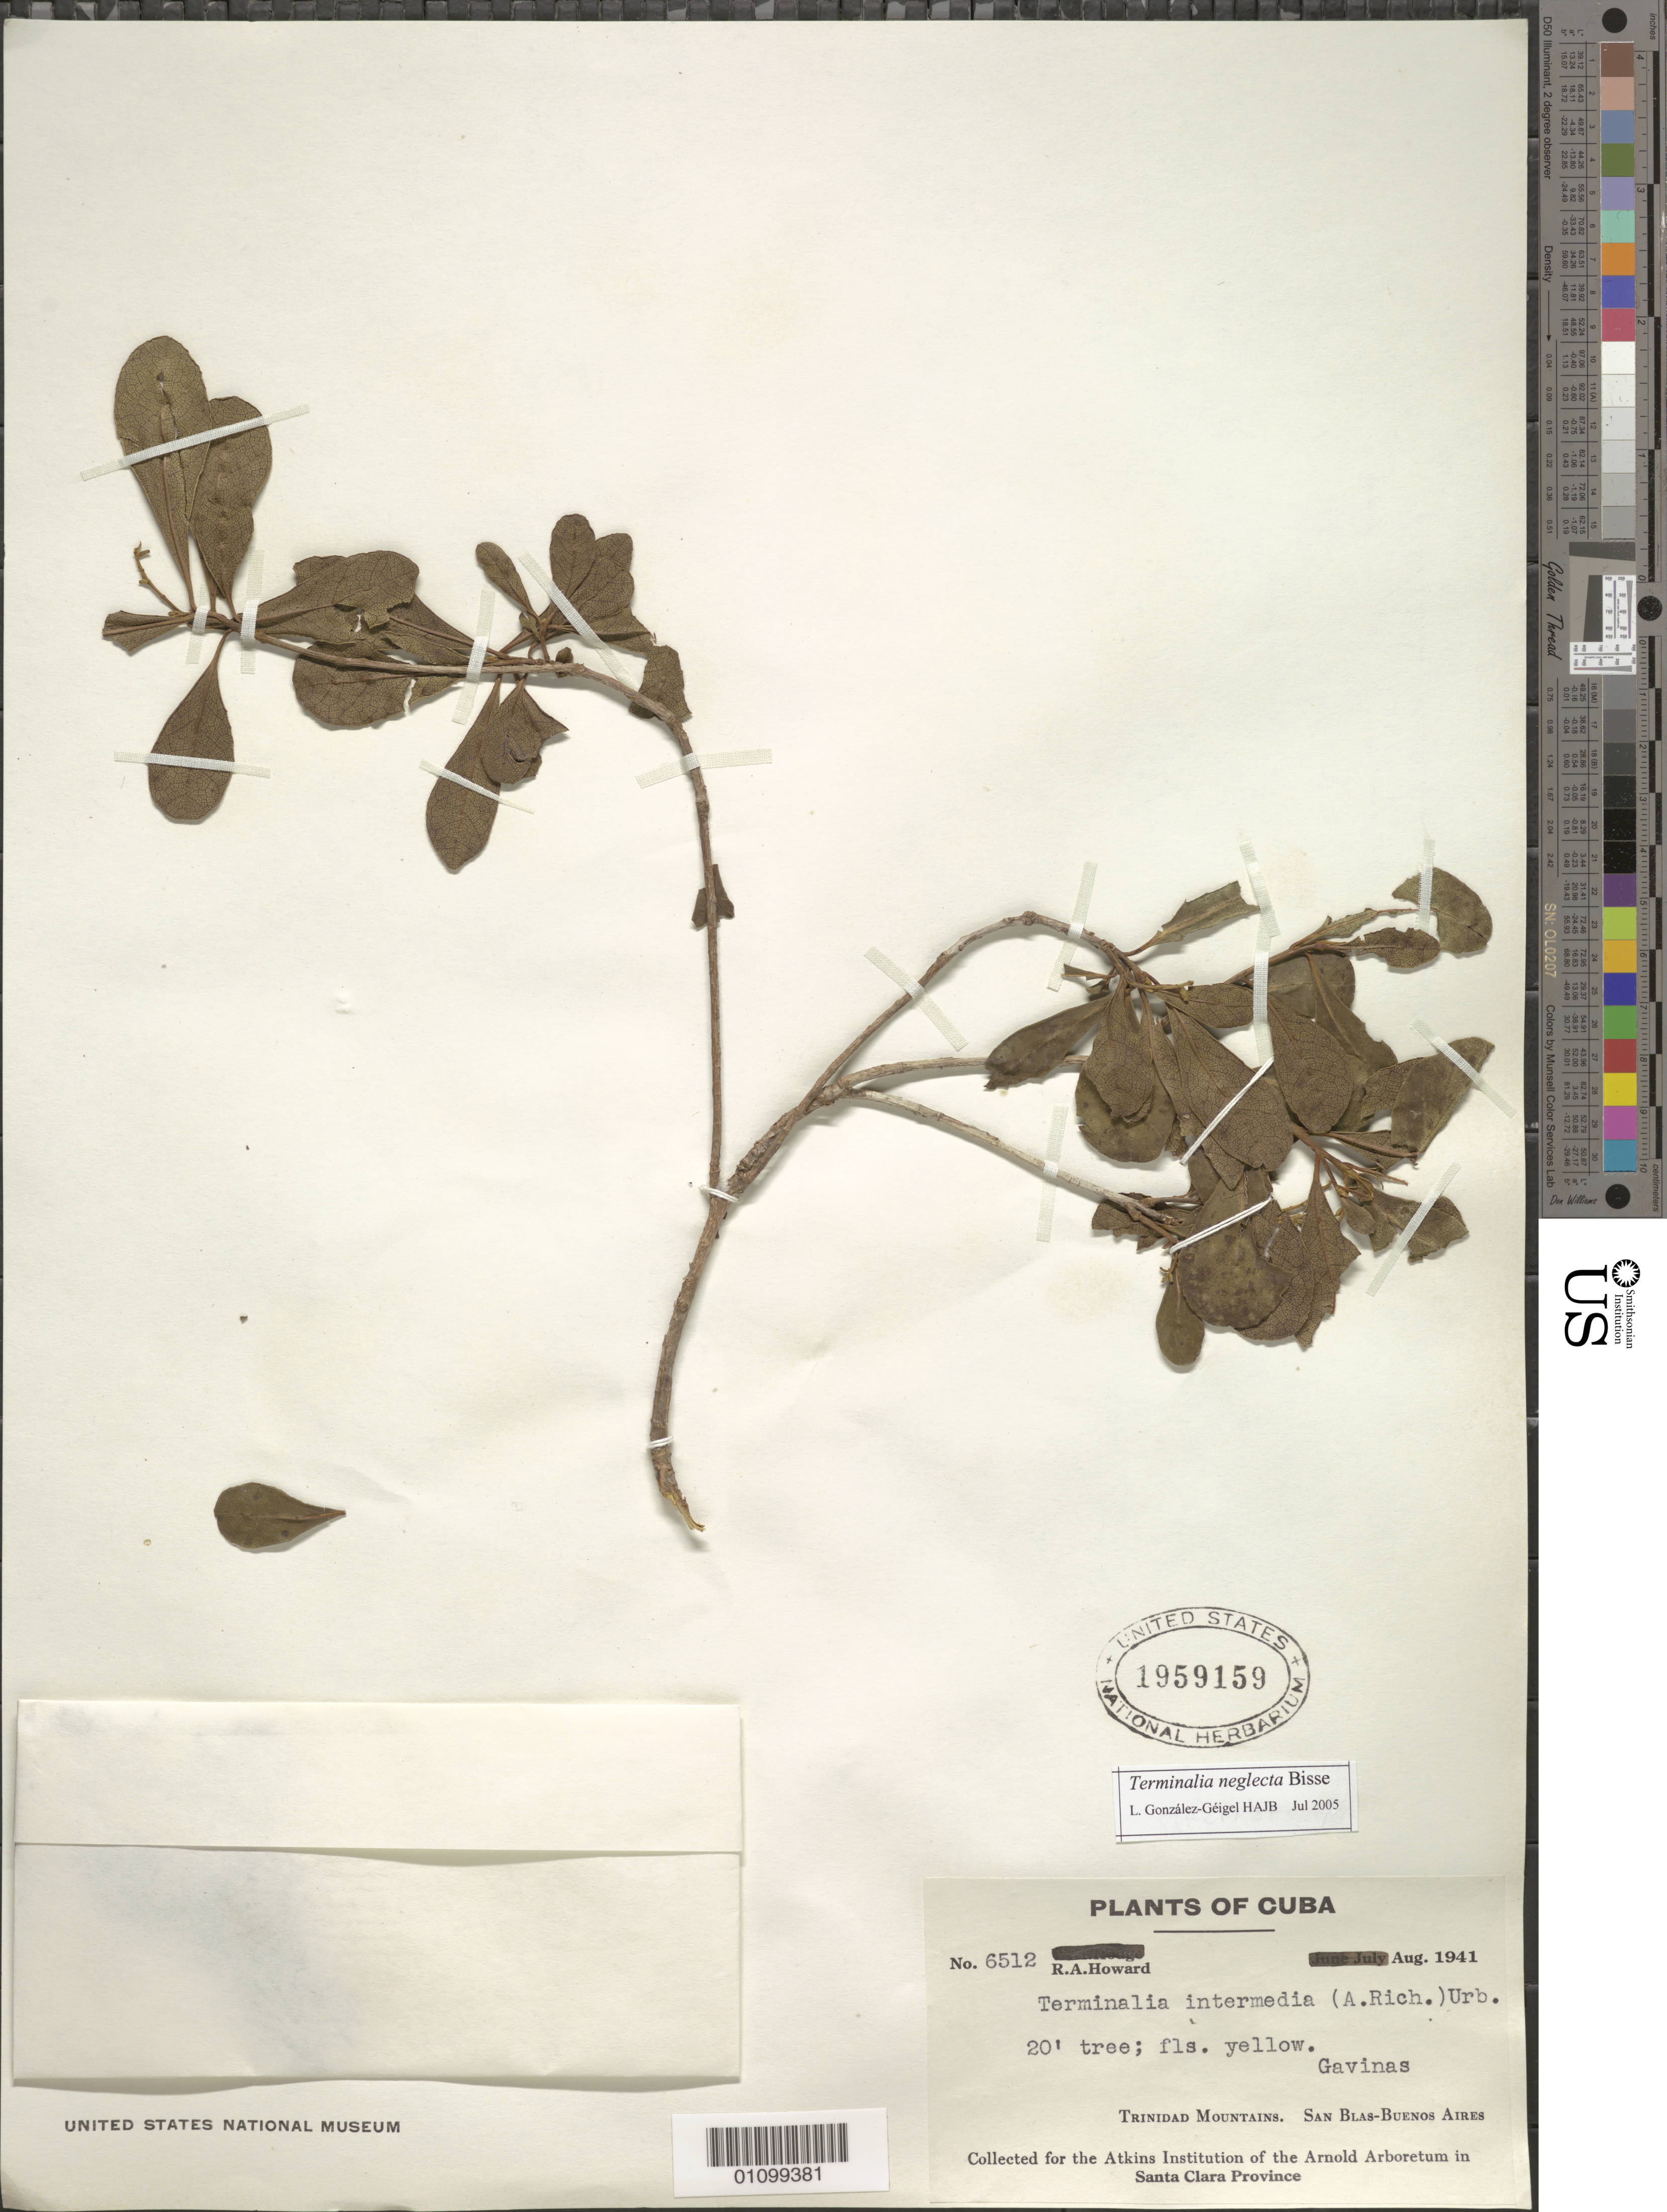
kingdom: Plantae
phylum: Tracheophyta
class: Magnoliopsida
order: Myrtales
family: Combretaceae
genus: Terminalia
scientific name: Terminalia neglecta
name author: Bisse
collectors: R. A. Howard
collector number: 6512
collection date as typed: Aug 1941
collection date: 1941-08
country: Cuba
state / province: Villa Clara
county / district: Santa Clara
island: Cuba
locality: Trinidad Mountains San Blas-Buenos Aires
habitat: Gavinas.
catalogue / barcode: US 1959159